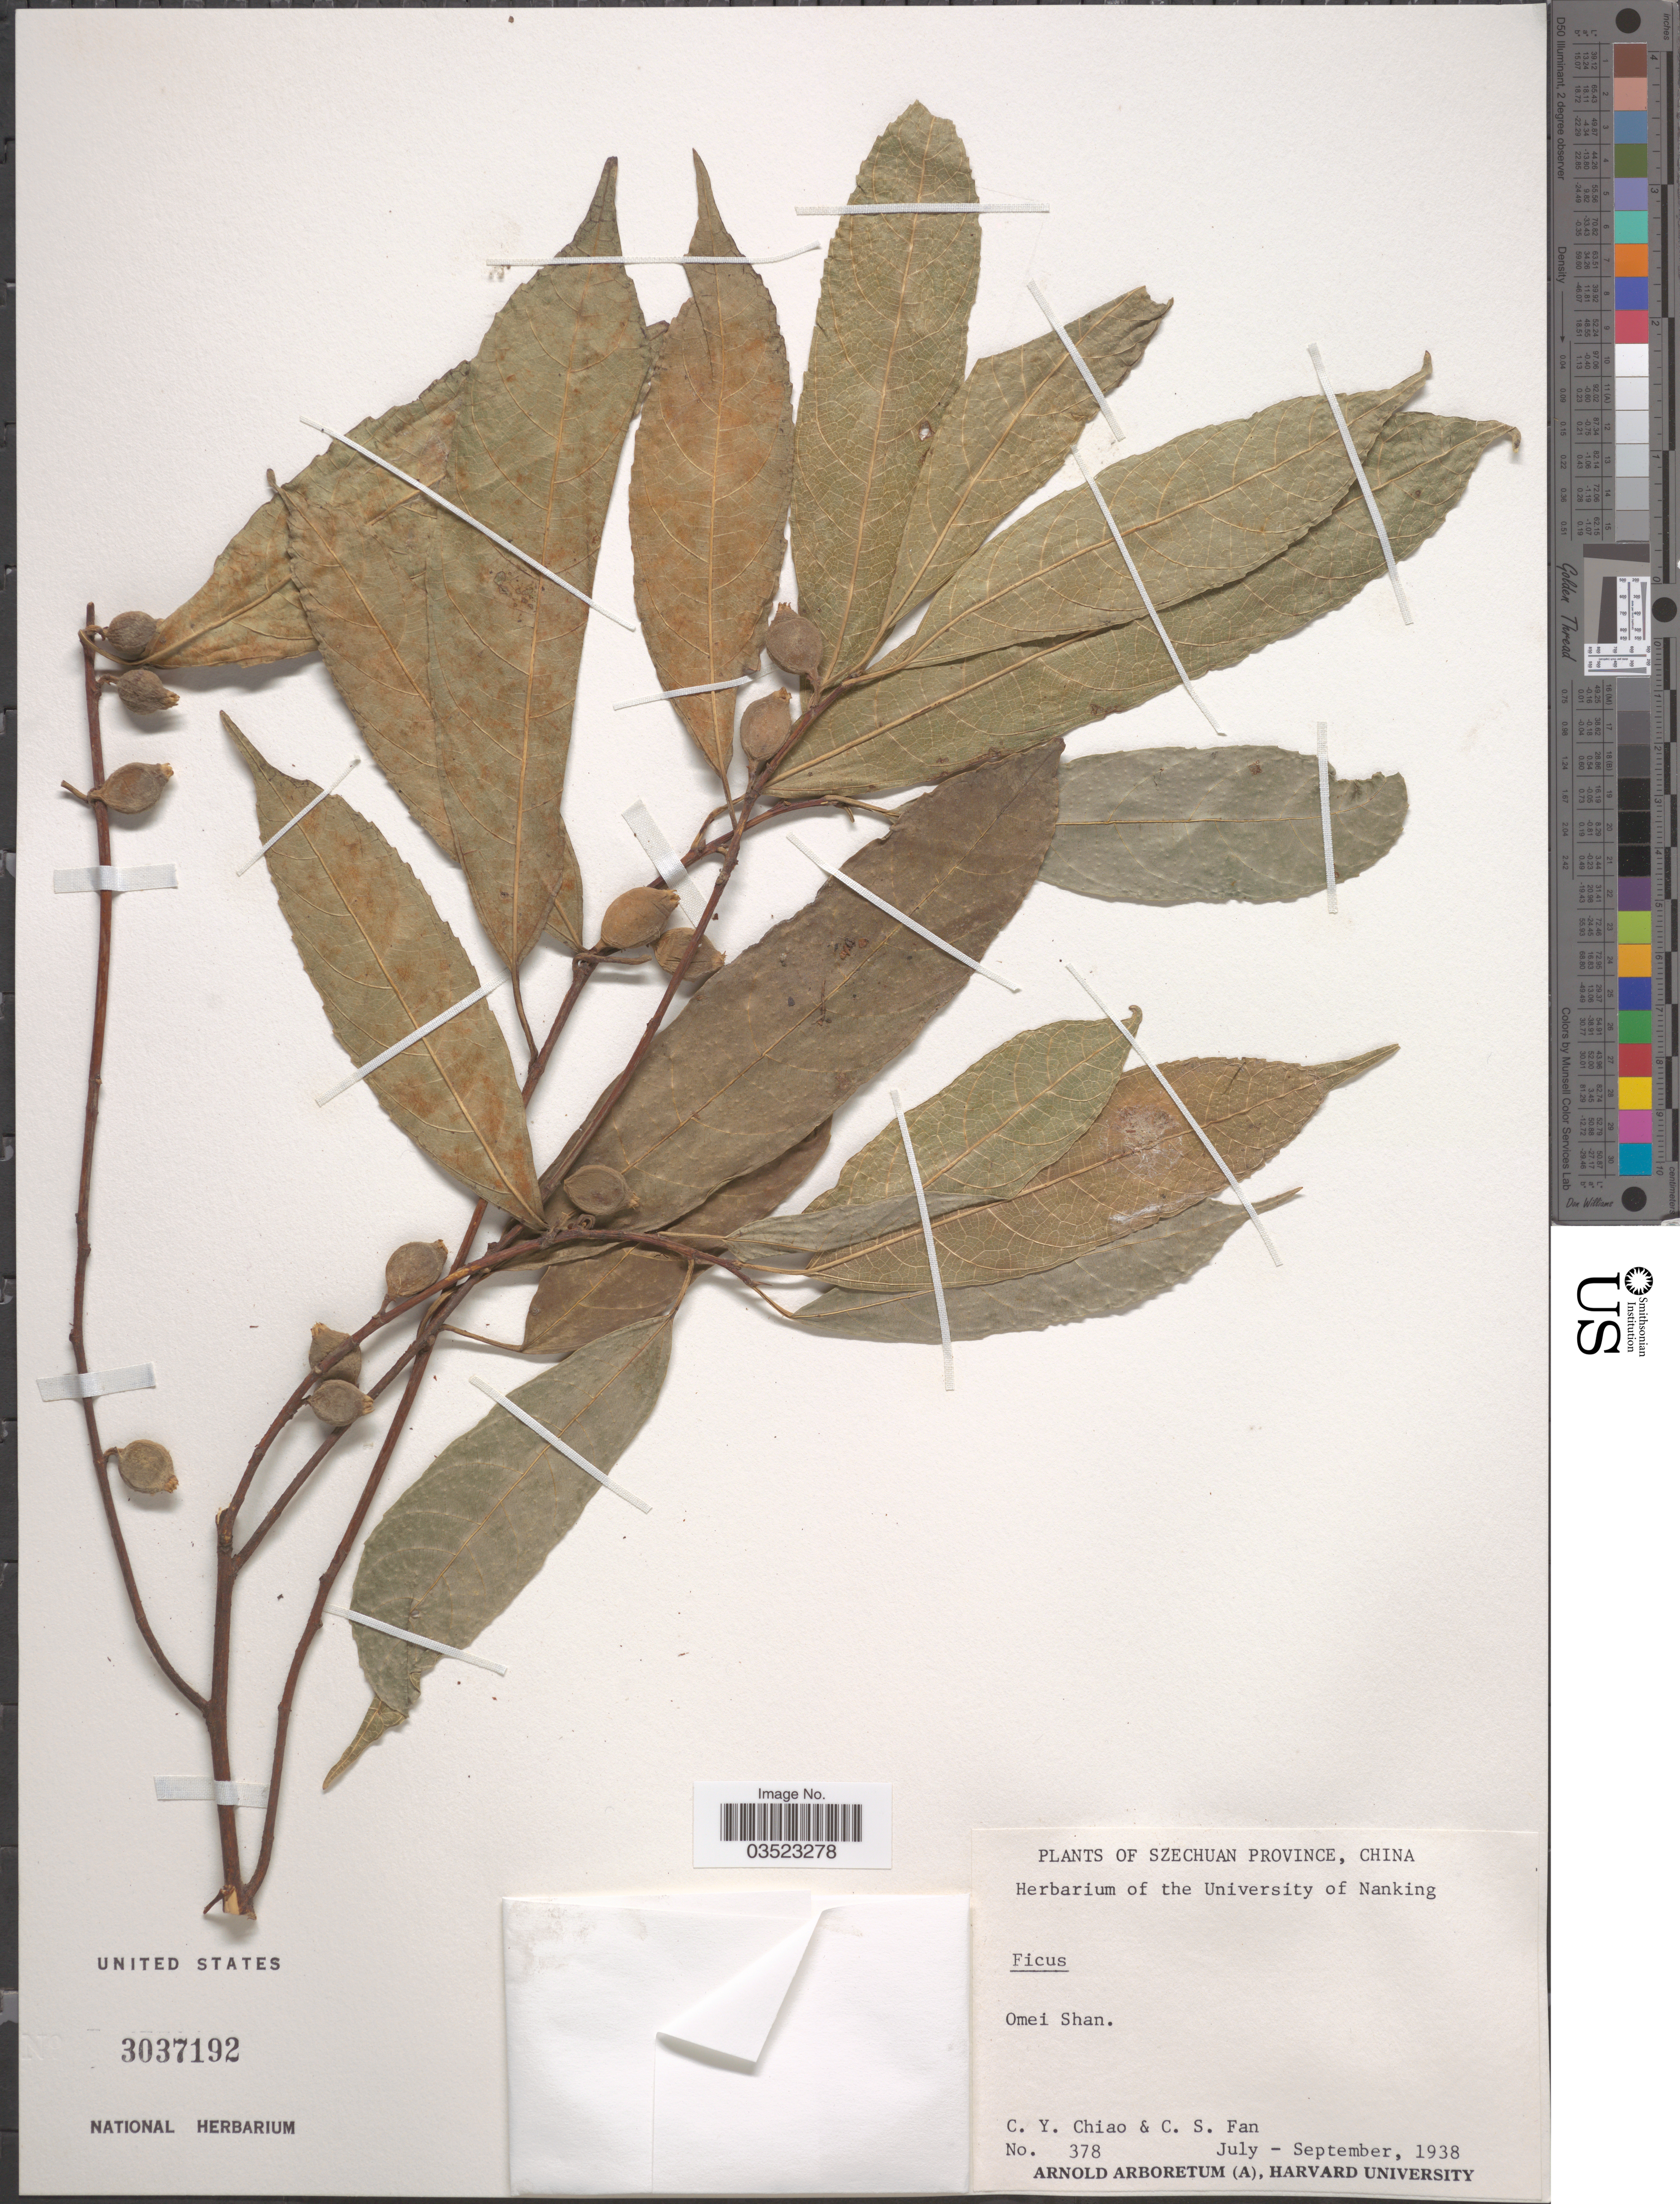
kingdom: Plantae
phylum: Tracheophyta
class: Magnoliopsida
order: Rosales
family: Moraceae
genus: Ficus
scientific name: Ficus sp.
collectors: C. Y. Chiao & C. S. Fan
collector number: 378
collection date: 1938-07/1938-09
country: China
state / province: Sichuan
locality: Szechuan Province. Omei Shan.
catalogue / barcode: US 3037192